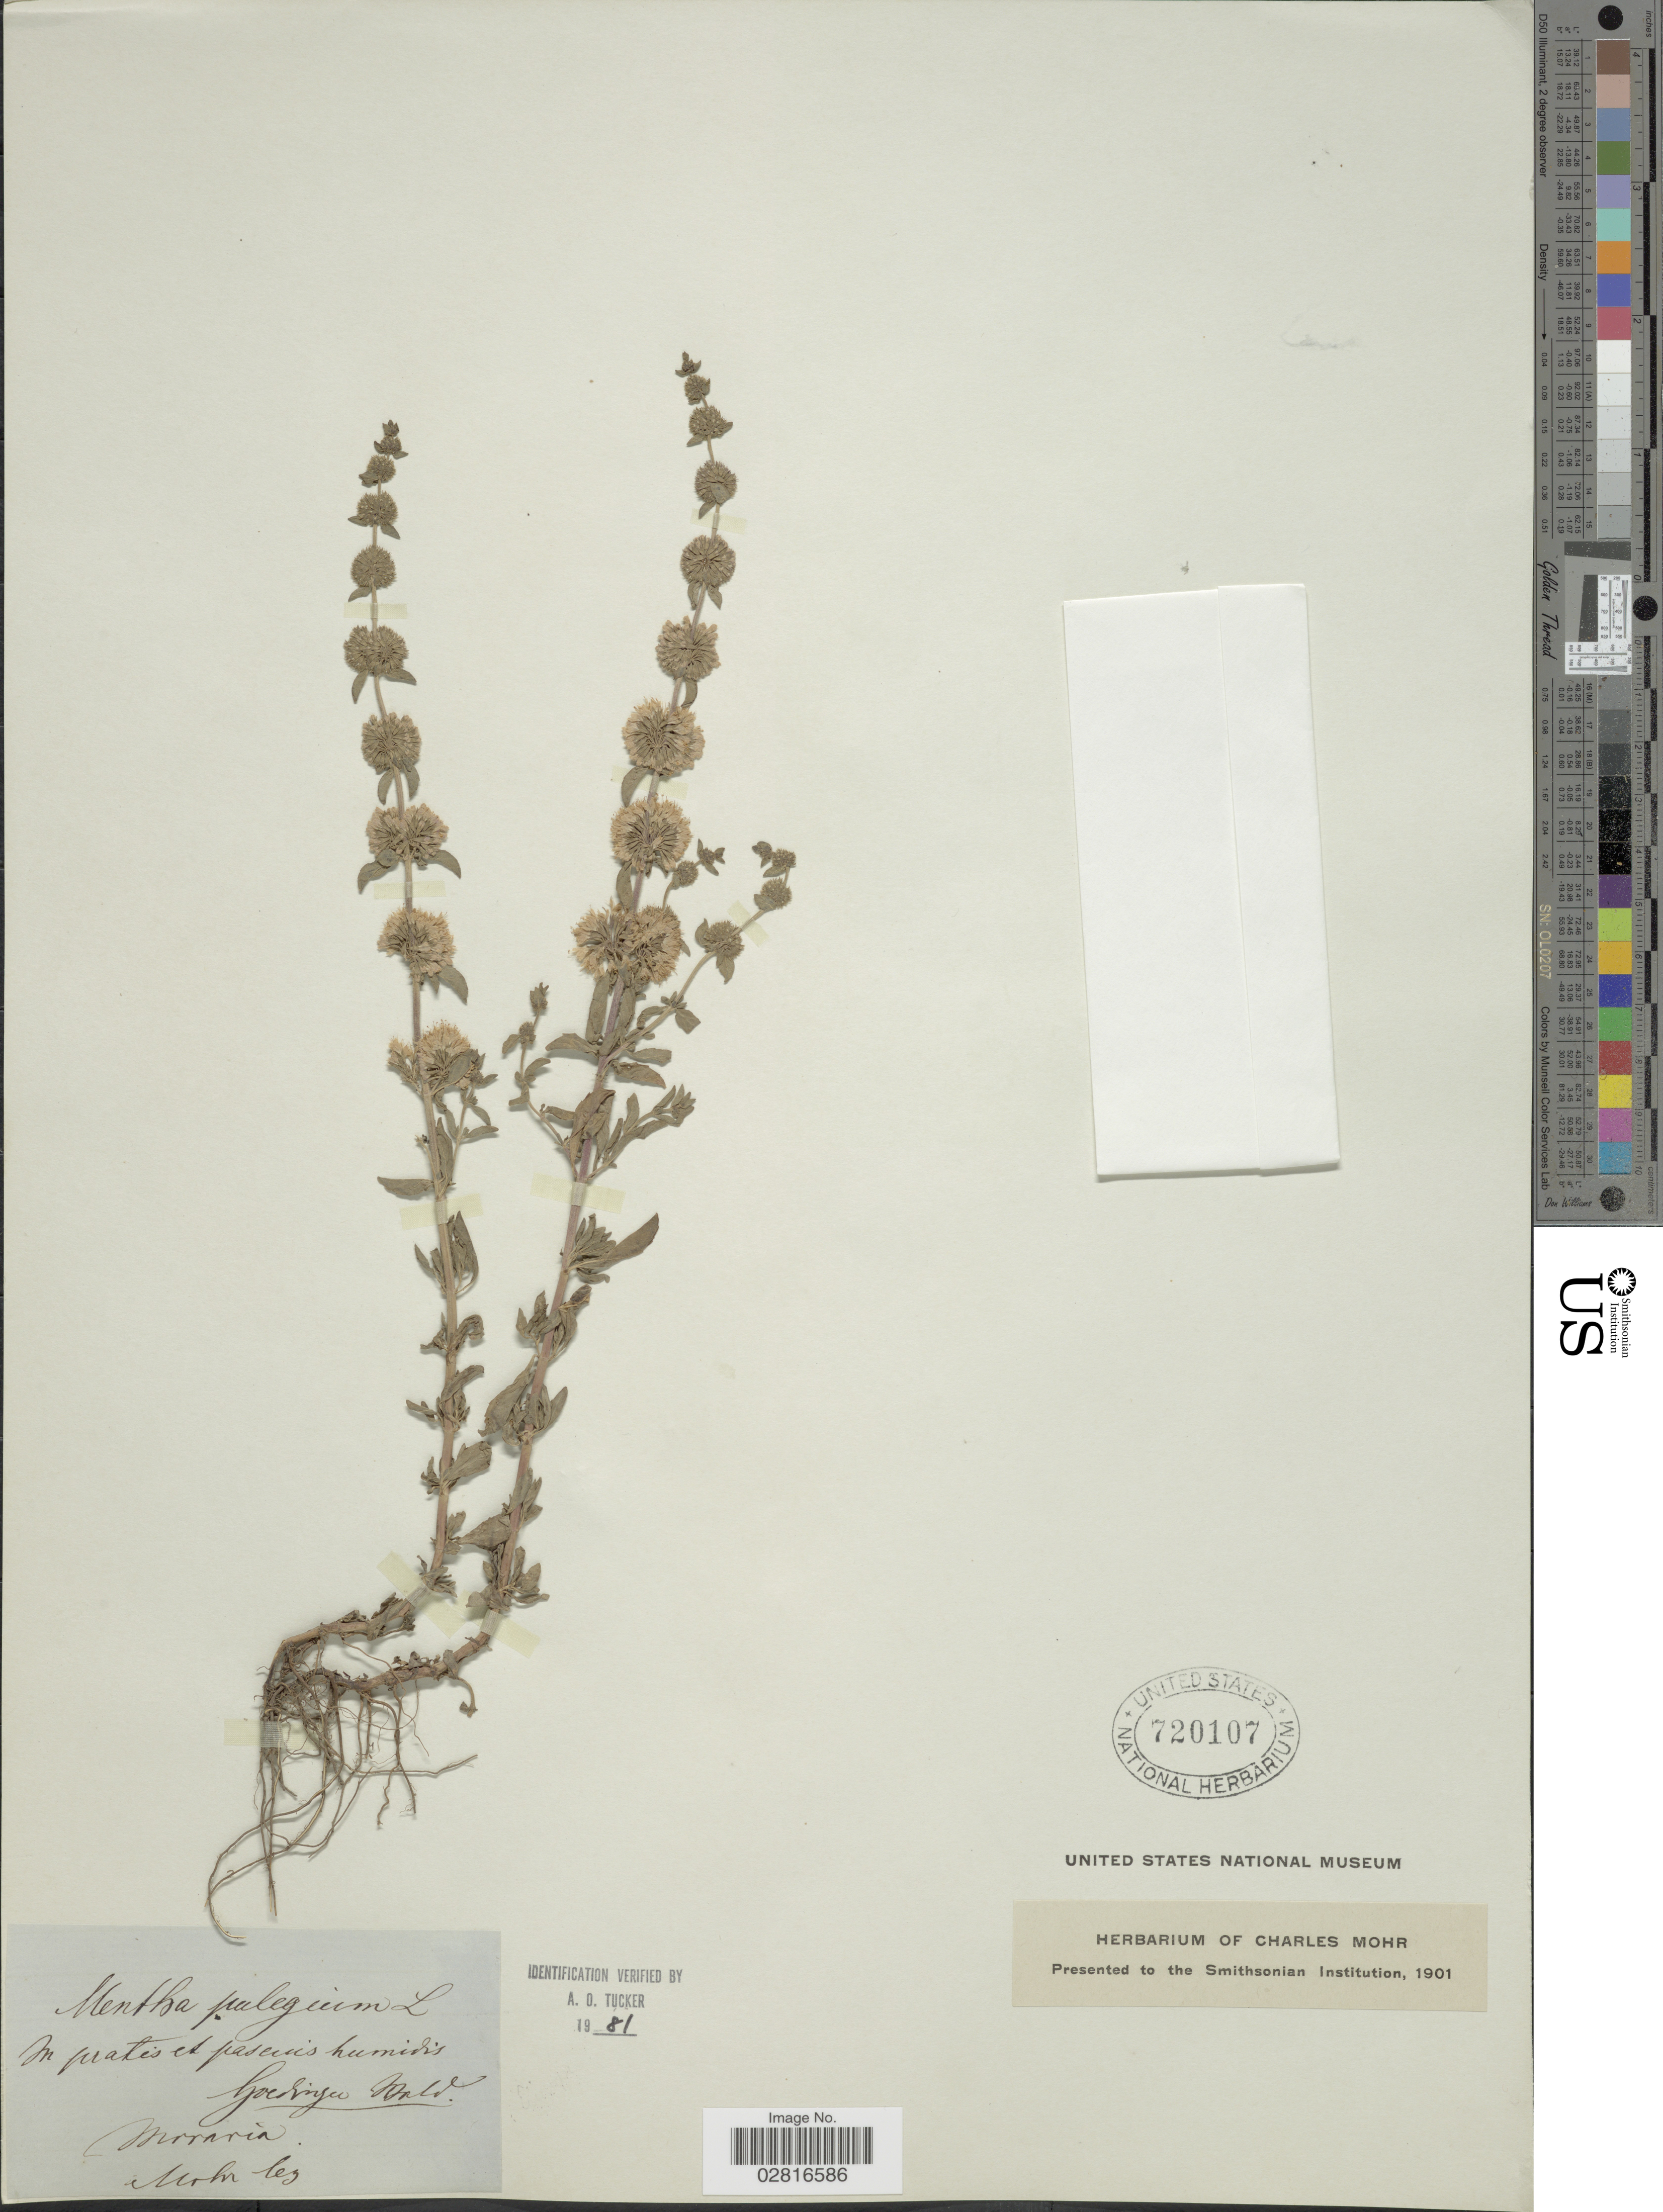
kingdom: Plantae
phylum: Tracheophyta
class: Magnoliopsida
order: Lamiales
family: Lamiaceae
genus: Mentha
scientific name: Mentha pulegium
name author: L.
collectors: Mohr, C. T. (herbarium)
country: Czechia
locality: In pratis et pascuis humidis Goedinger [interpreted] Wald [interpreted]. Moravia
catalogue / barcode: US 720107